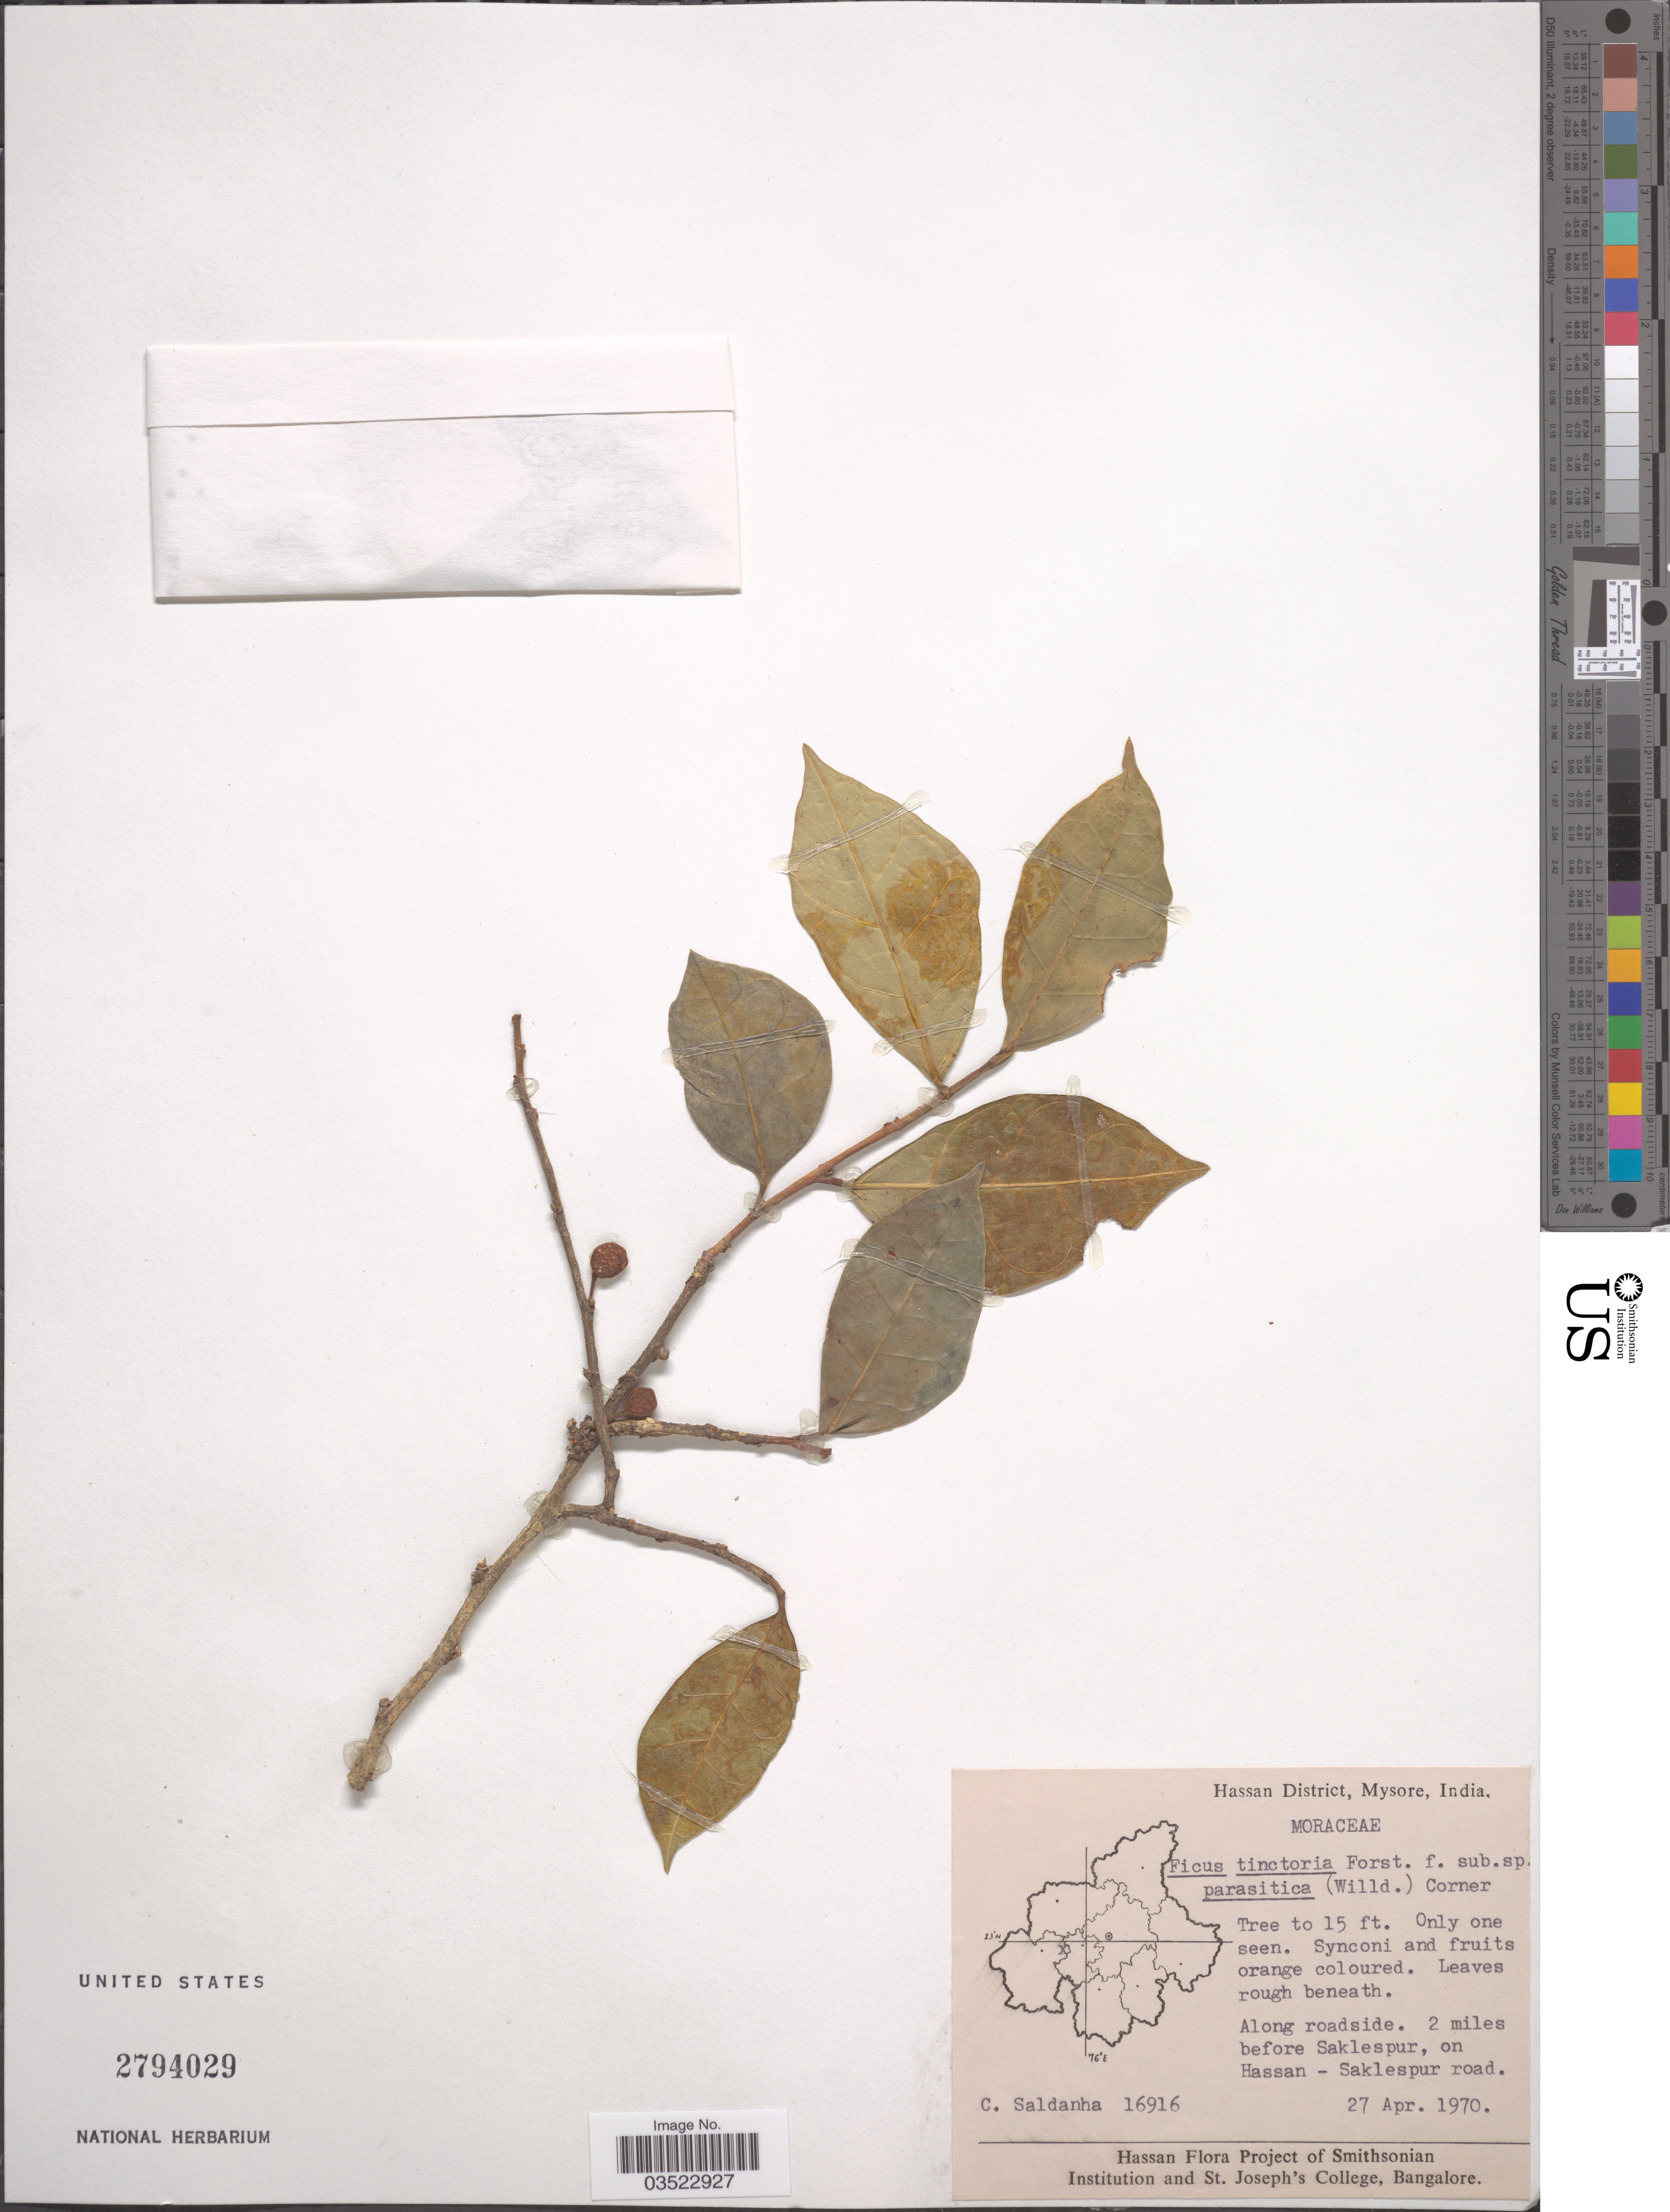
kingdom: Plantae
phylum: Tracheophyta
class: Magnoliopsida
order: Rosales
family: Moraceae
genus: Ficus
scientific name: Ficus tinctoria subsp. parasitica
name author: (J. Koenig ex Willd.) Corner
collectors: C. Saldanha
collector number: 16916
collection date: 1970-04-27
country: India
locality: Hassan District, Mysore. Along roadside. 2 miles before Saklespur, on Hassan - Saklespur road.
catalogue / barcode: US 2794029